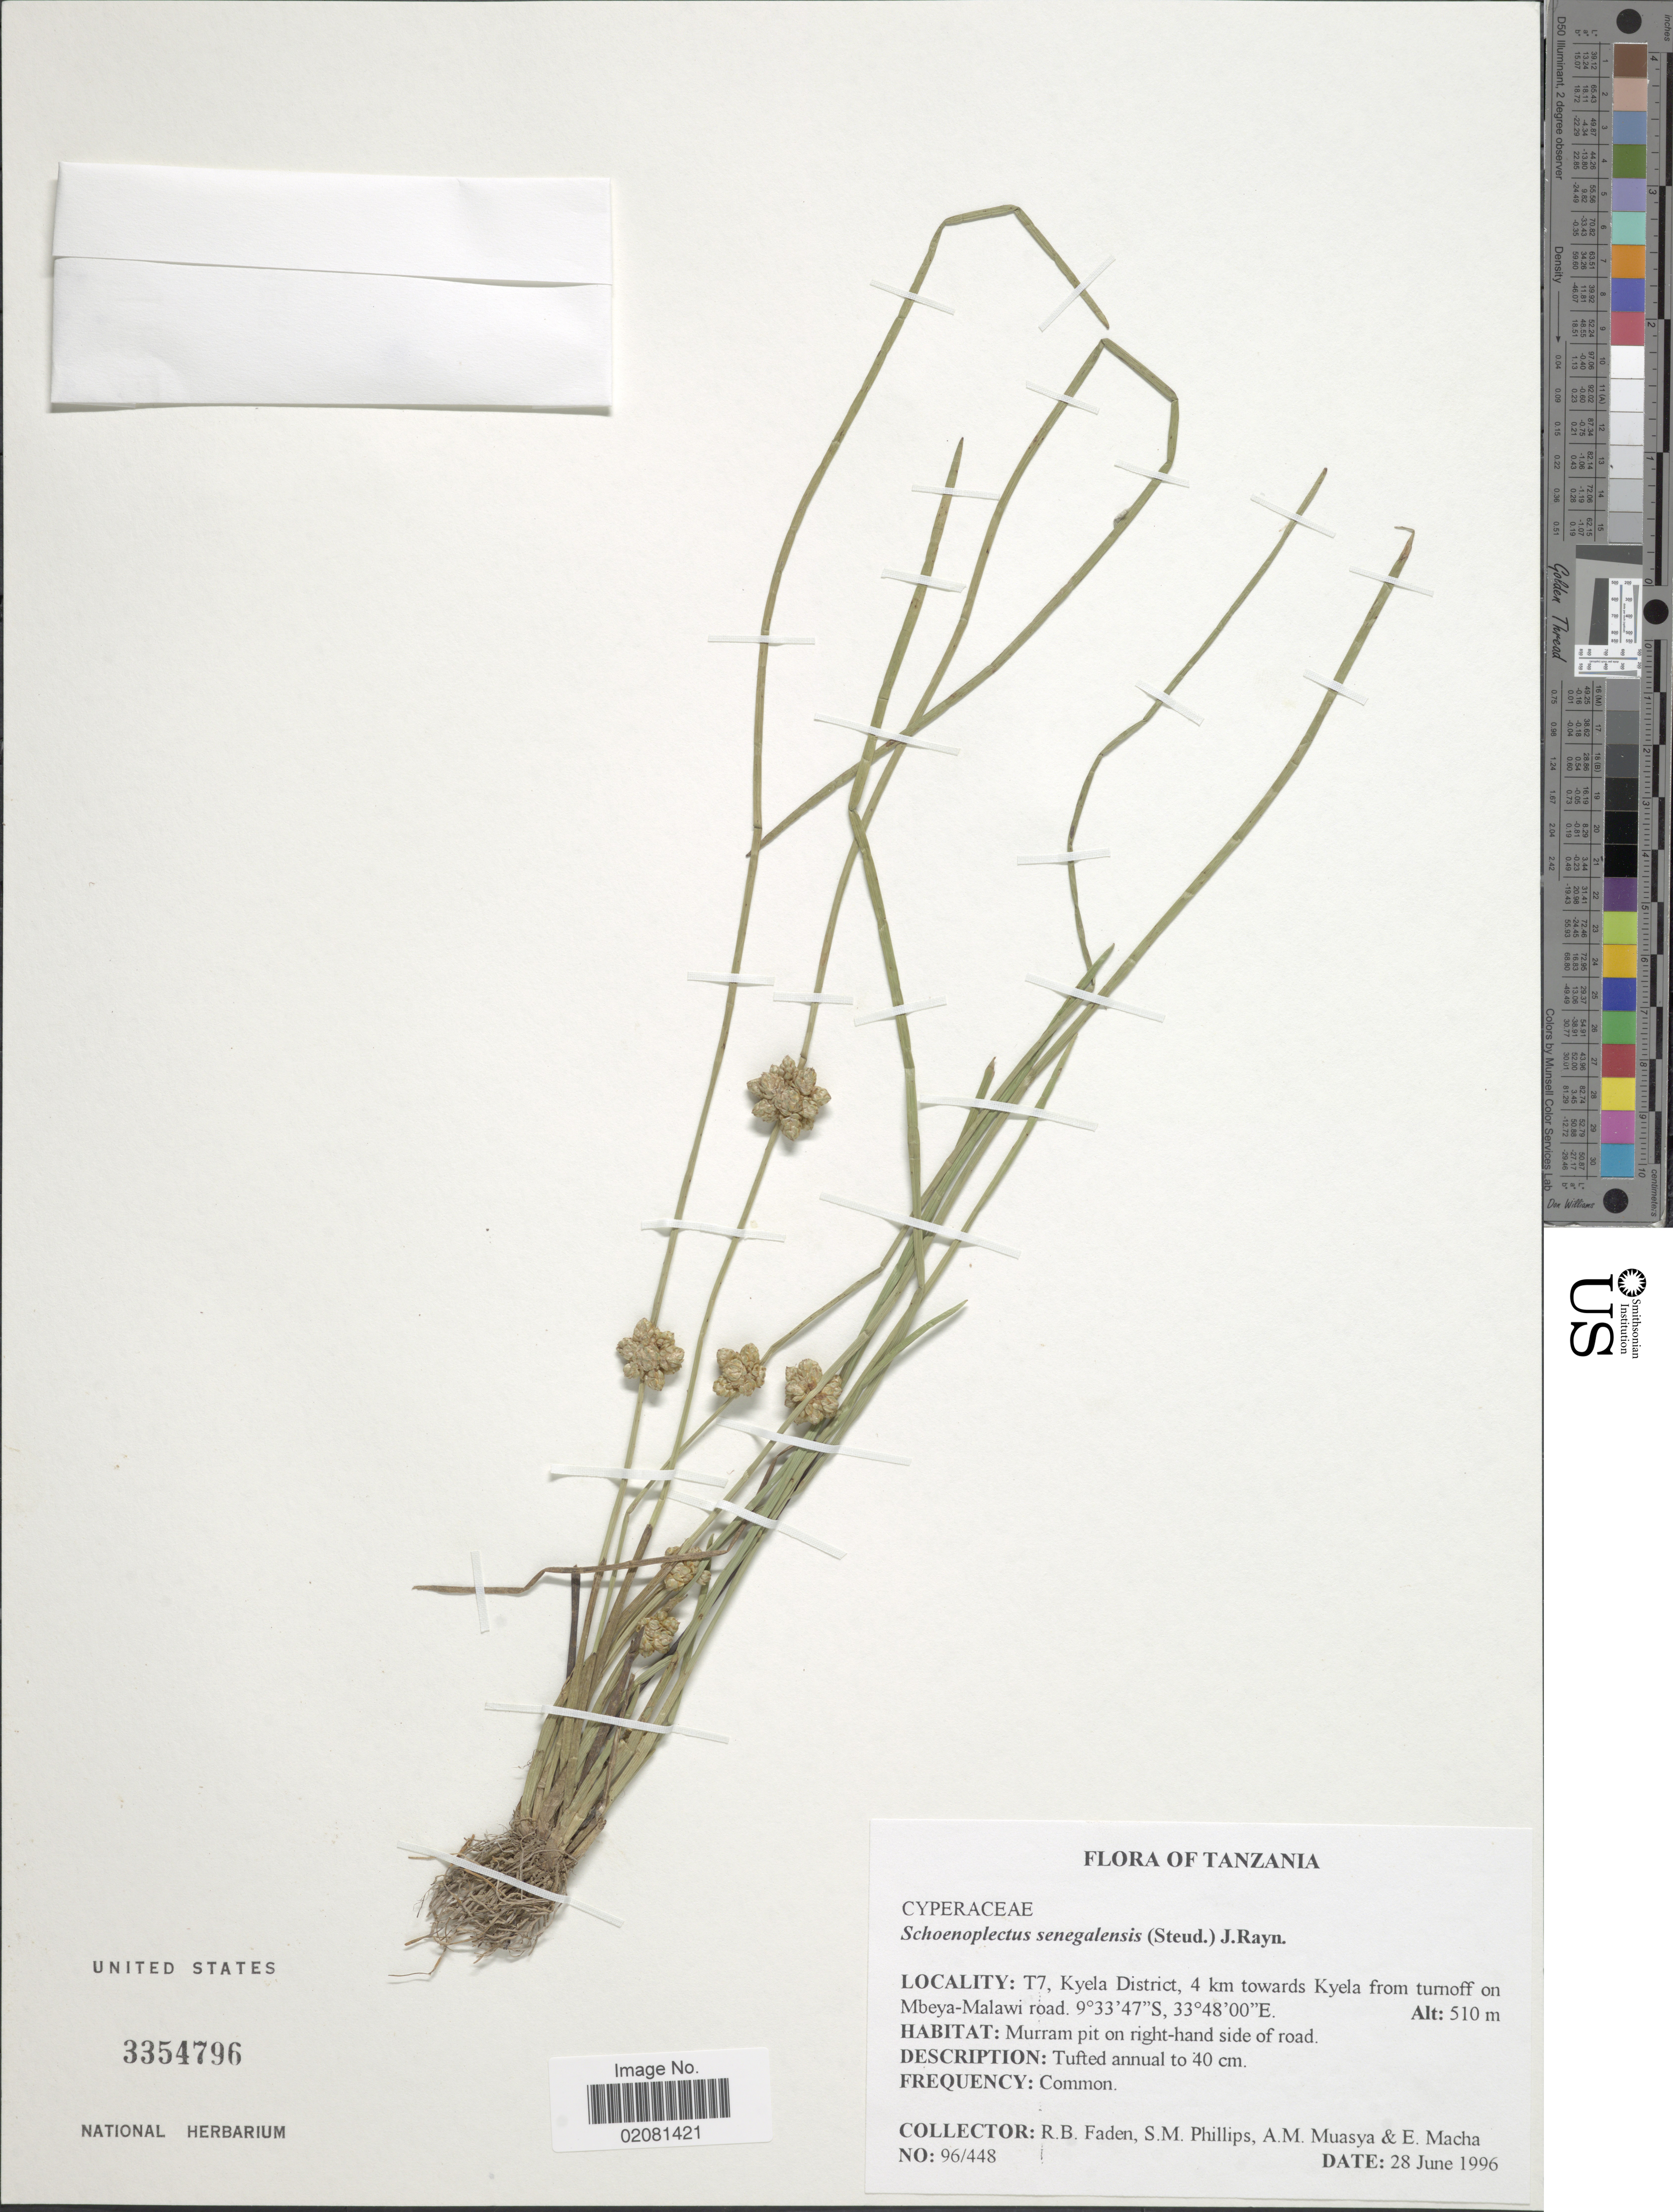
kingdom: Plantae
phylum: Tracheophyta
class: Liliopsida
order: Poales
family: Cyperaceae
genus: Schoenoplectus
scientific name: Schoenoplectus senegalensis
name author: (Steud.) Palla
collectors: R. B. Faden, S. M. Phillips, A. Muasya & E. Macha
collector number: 96/448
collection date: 1996-06-28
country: Tanzania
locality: T7, Kyela District, 4 km towards Kyela from turnoff on Mbeya-Malawi road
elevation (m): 510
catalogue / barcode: US 3354796